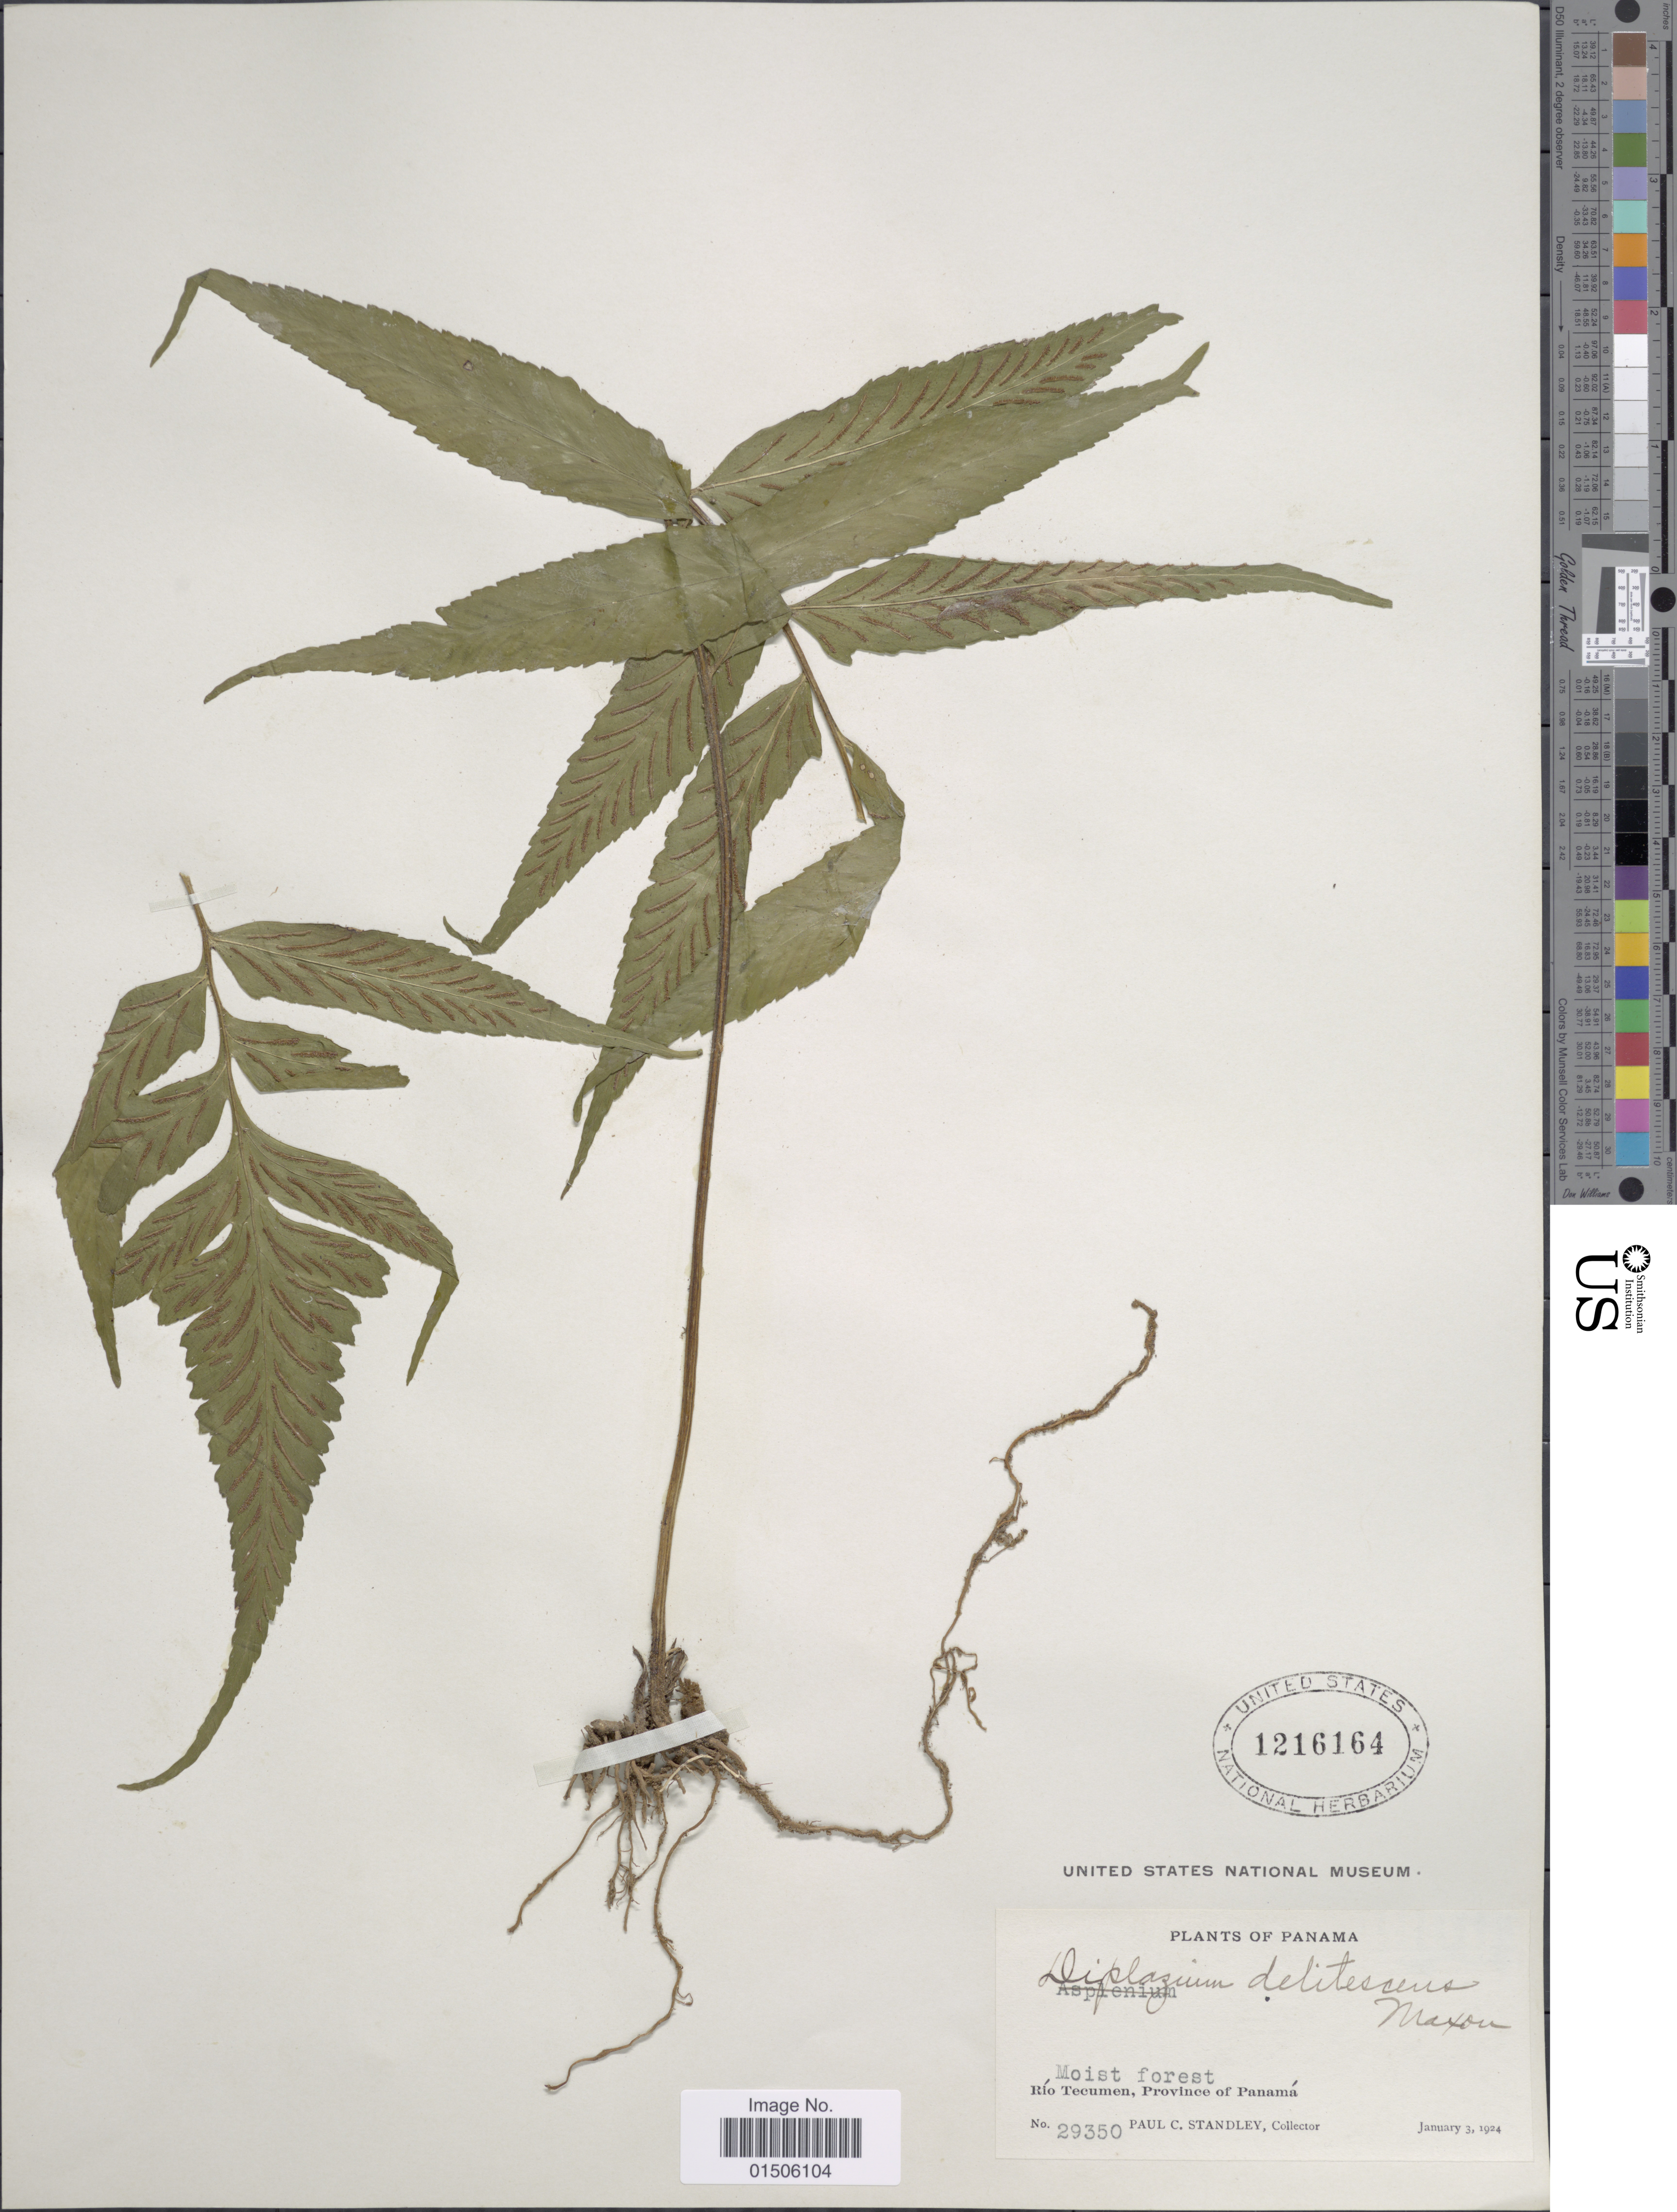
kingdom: Plantae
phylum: Tracheophyta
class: Polypodiopsida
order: Polypodiales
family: Aspleniaceae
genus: Asplenium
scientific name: Asplenium delitescens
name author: (Maxon) L.D. Gómez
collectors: P. C. Standley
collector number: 29350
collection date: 1924-01-03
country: Panama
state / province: Panamá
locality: Moist forest, Río Tecumen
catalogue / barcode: US 1216164